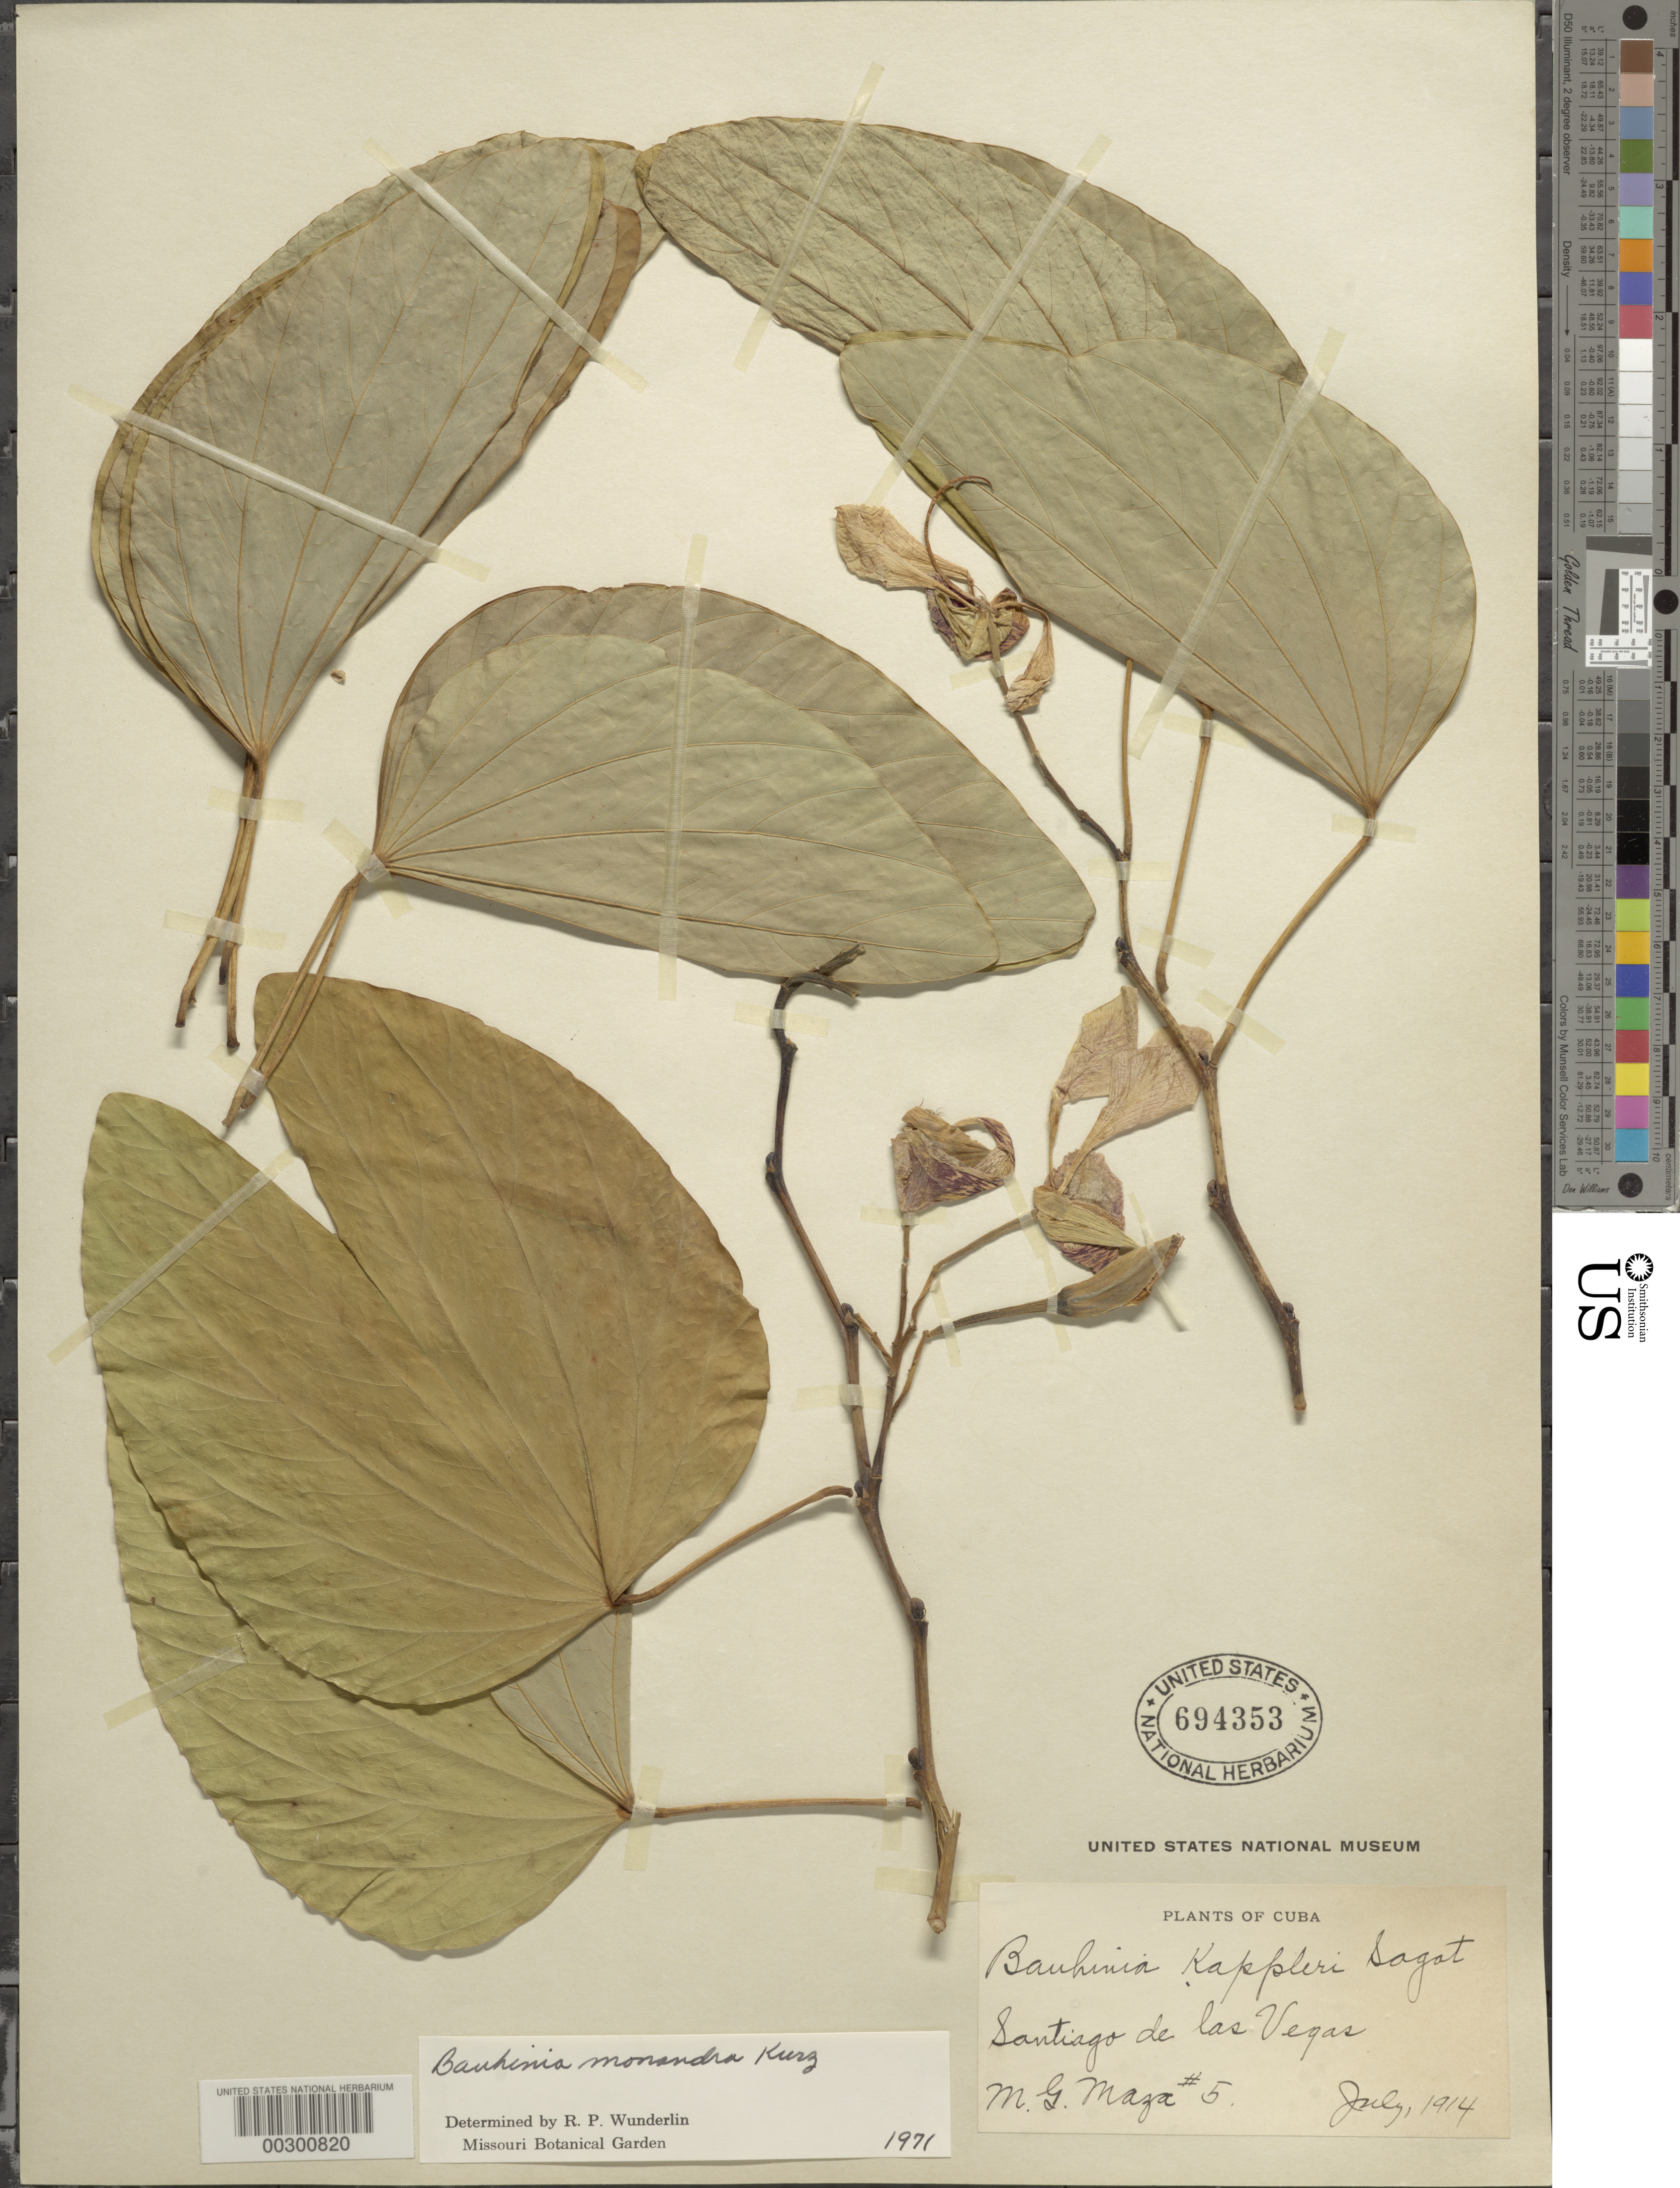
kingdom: Plantae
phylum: Tracheophyta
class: Magnoliopsida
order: Fabales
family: Fabaceae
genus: Bauhinia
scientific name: Bauhinia monandra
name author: Kurz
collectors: M. Maza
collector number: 5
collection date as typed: Jul 1944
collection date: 1944-07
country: Cuba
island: Greater Antilles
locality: Santiago de Las Vegas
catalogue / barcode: US 694353